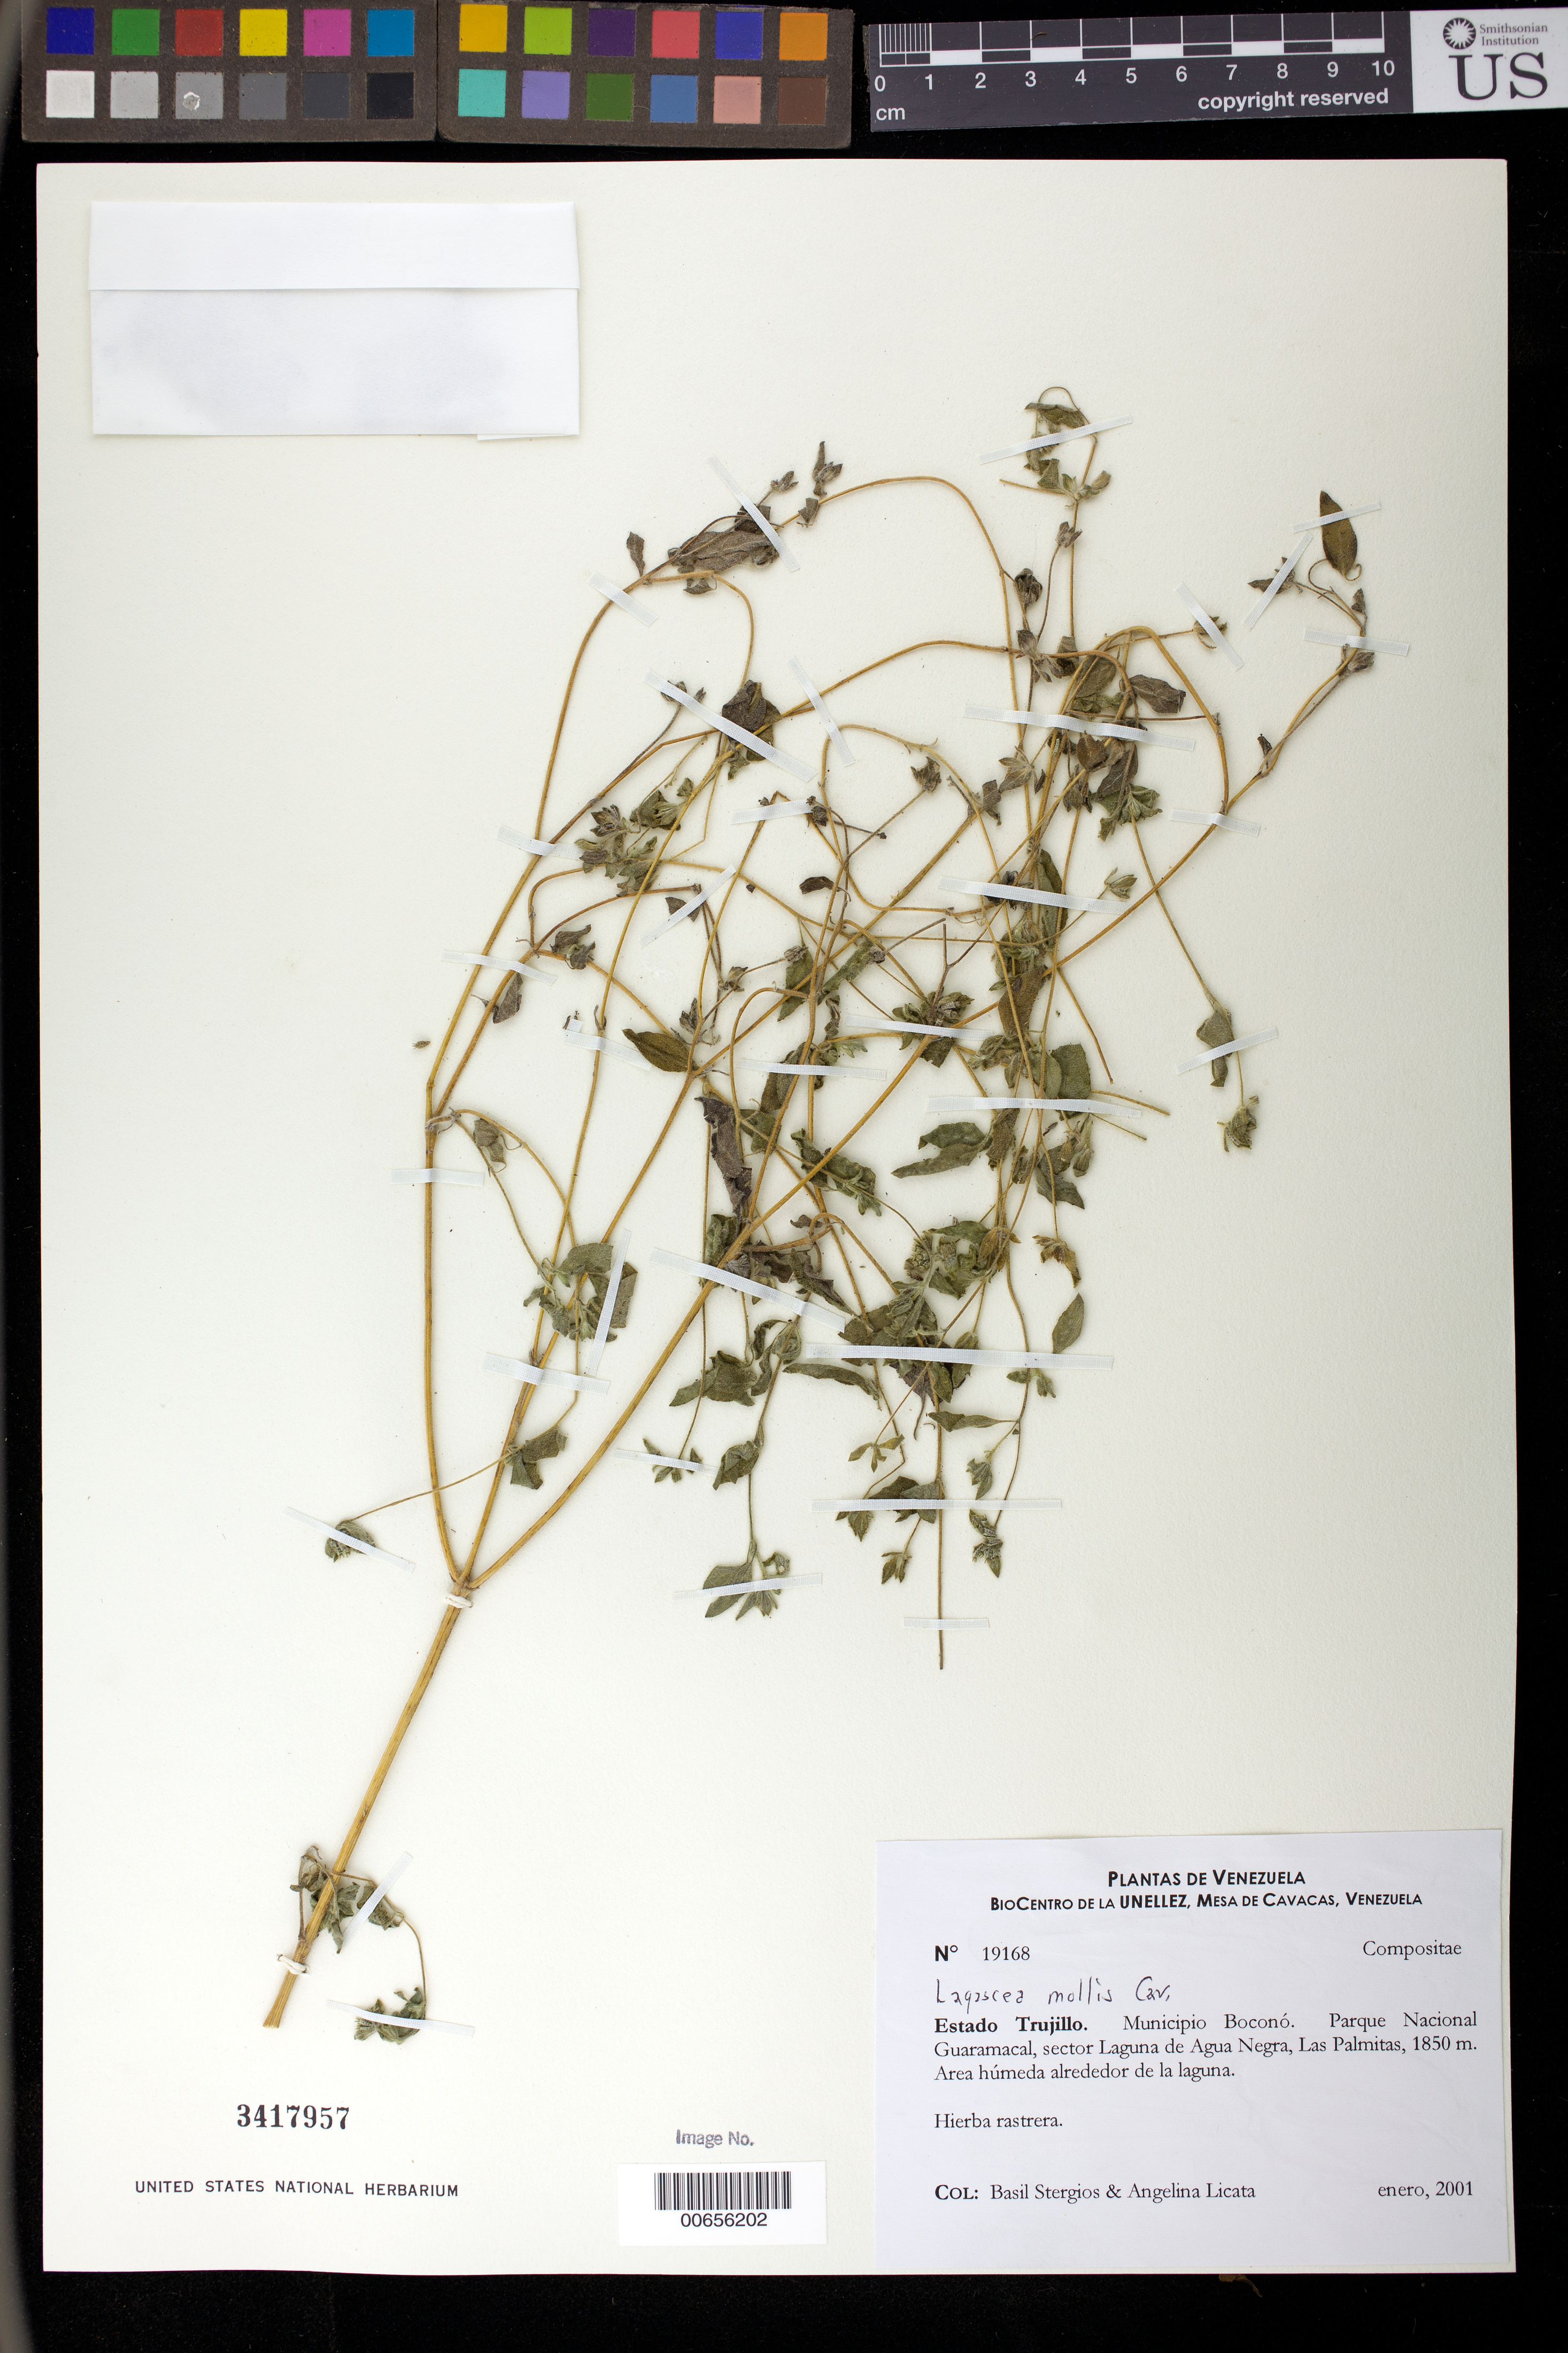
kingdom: Plantae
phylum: Tracheophyta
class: Magnoliopsida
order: Asterales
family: Asteraceae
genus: Lagascea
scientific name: Lagascea mollis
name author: Cav.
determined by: Robinson, Harold E., (US)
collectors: B. G. Stergios & A. Licata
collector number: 19168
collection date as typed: Jan 2001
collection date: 2001-01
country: Venezuela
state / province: Trujillo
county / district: Boconó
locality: Parque Nacional Guaramacal, sector Laguna de Agua Negra, Las Palmitas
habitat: Area húmeda alrededor de la laguna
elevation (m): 1850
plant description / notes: PORT, US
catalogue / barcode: US 3417957